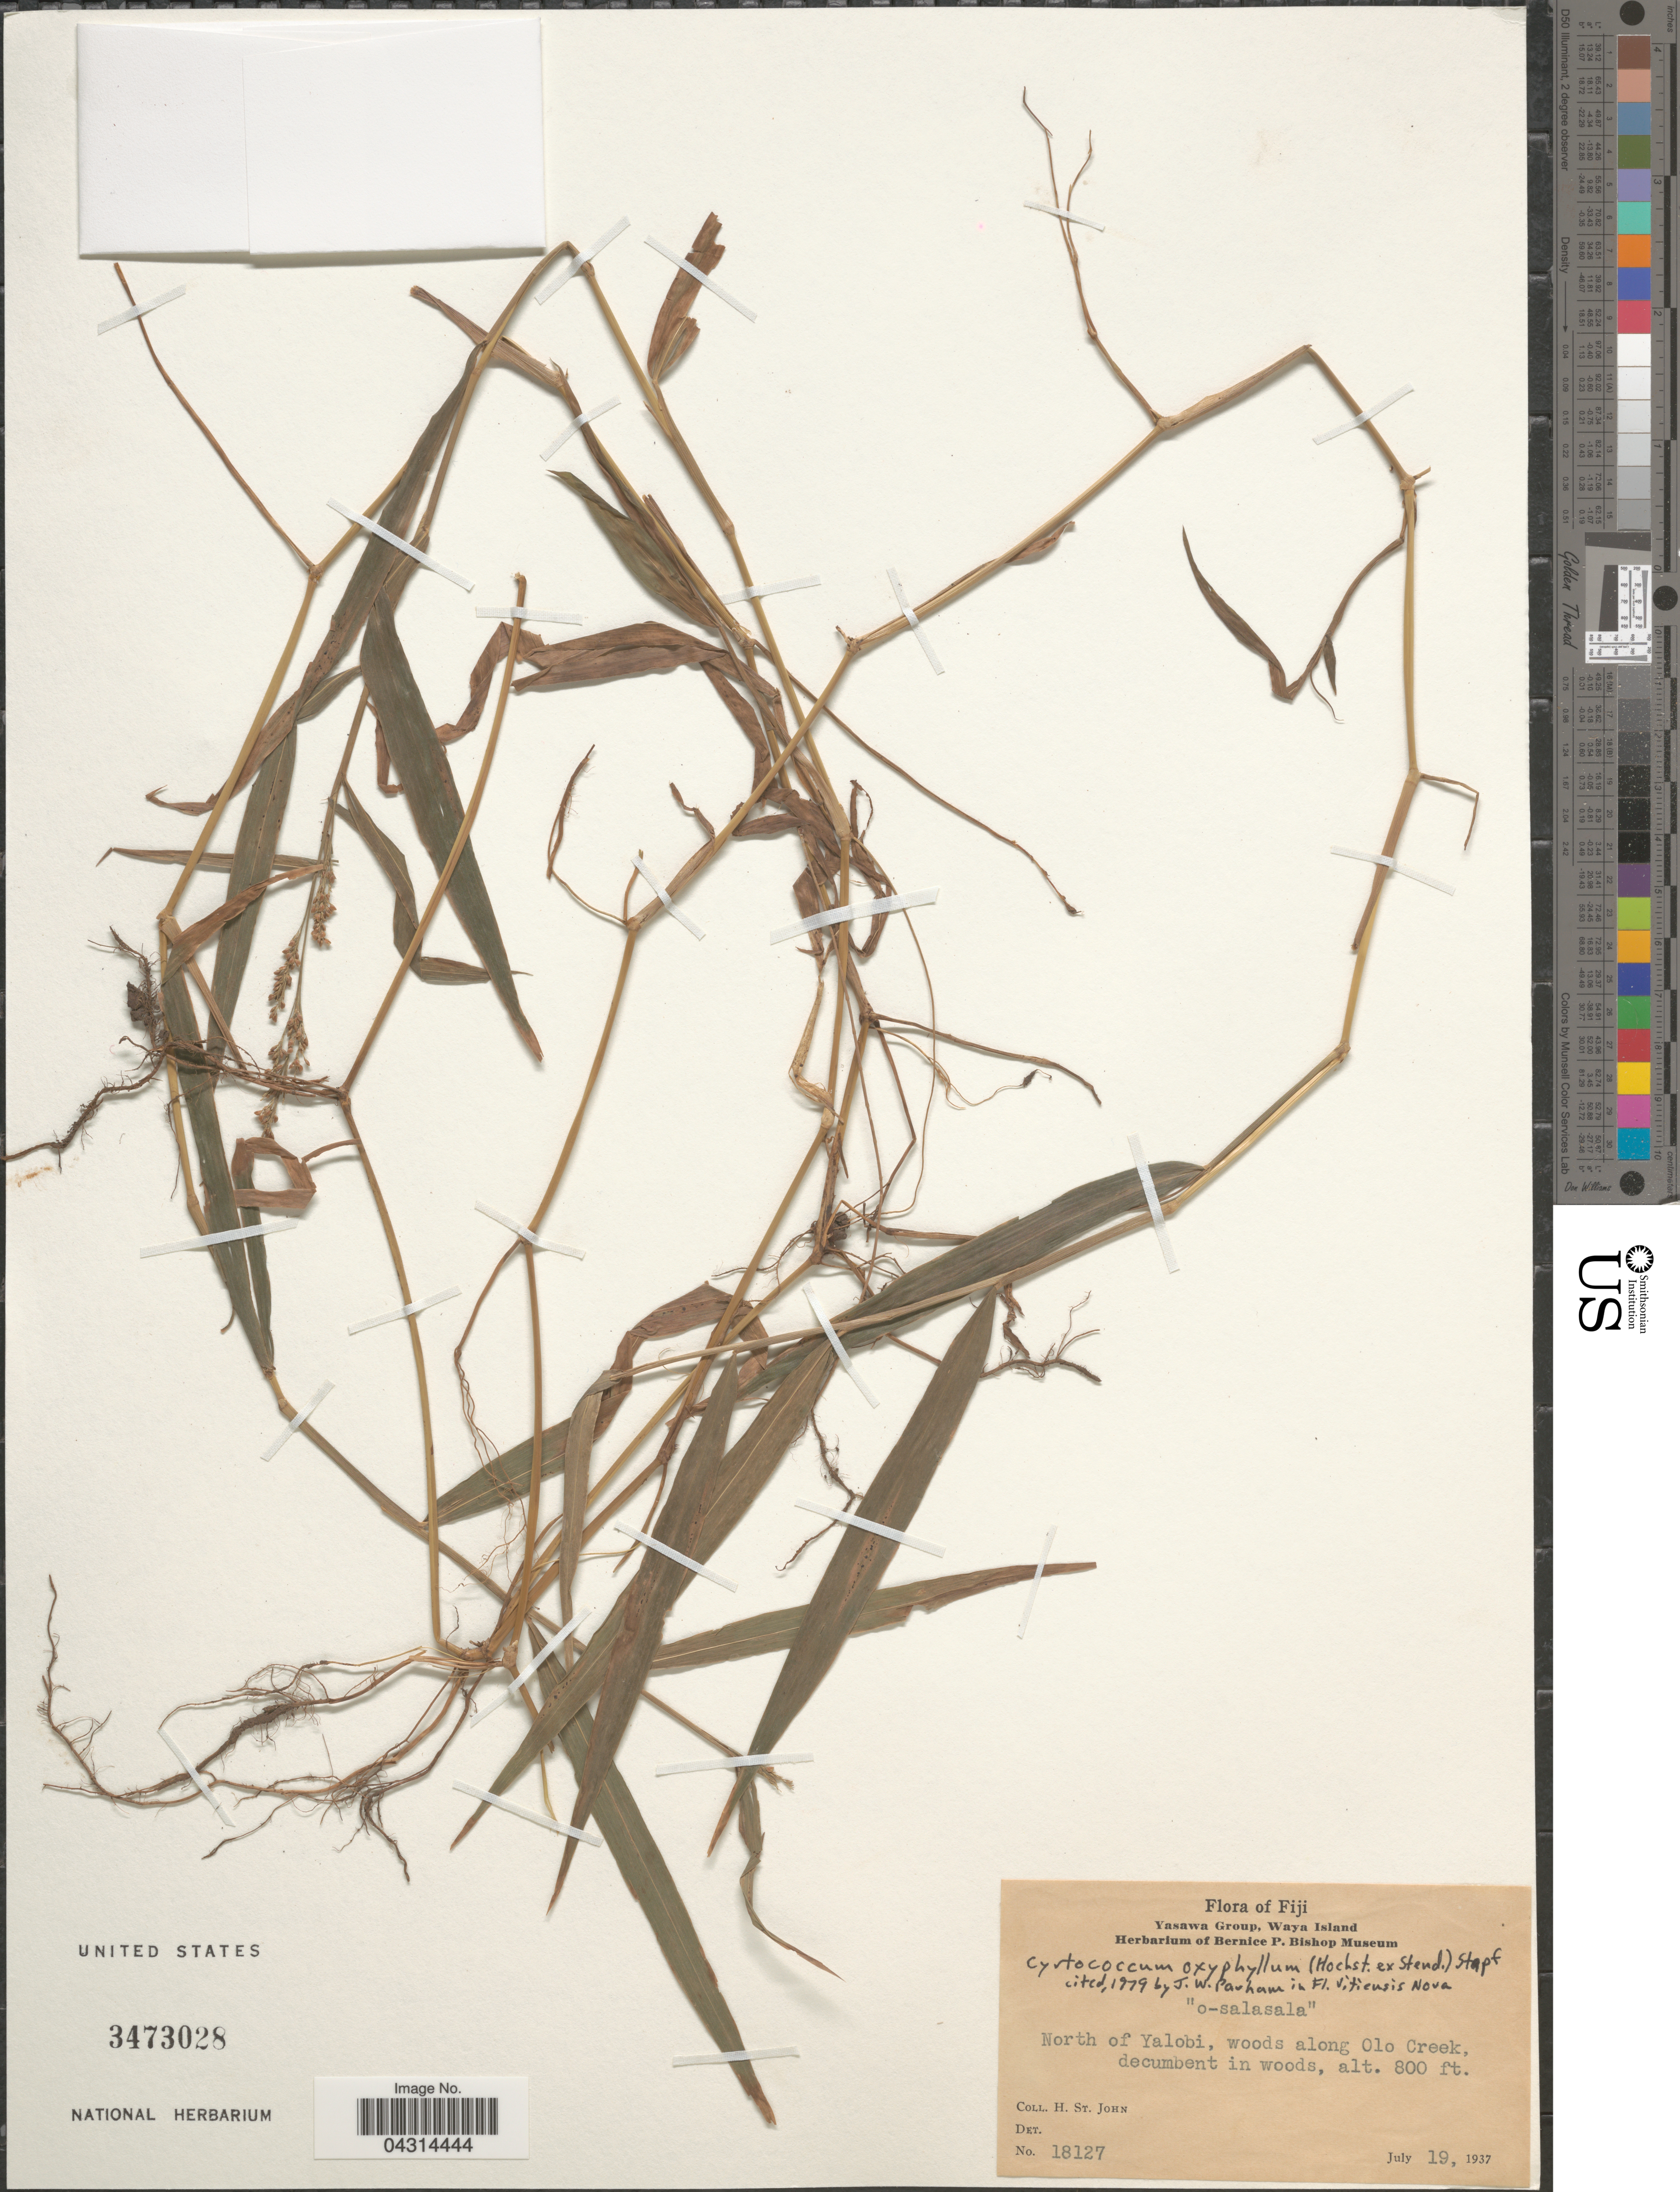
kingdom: Plantae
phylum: Tracheophyta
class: Liliopsida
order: Poales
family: Poaceae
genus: Cyrtococcum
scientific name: Cyrtococcum oxyphyllum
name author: (Steud.) Stapf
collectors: H. St. John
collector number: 18127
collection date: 1937-07-19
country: Fiji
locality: Yasawa Group, Waya Island. North of Yalobi, woods along Olo Creek.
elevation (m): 244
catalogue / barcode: US 3473028